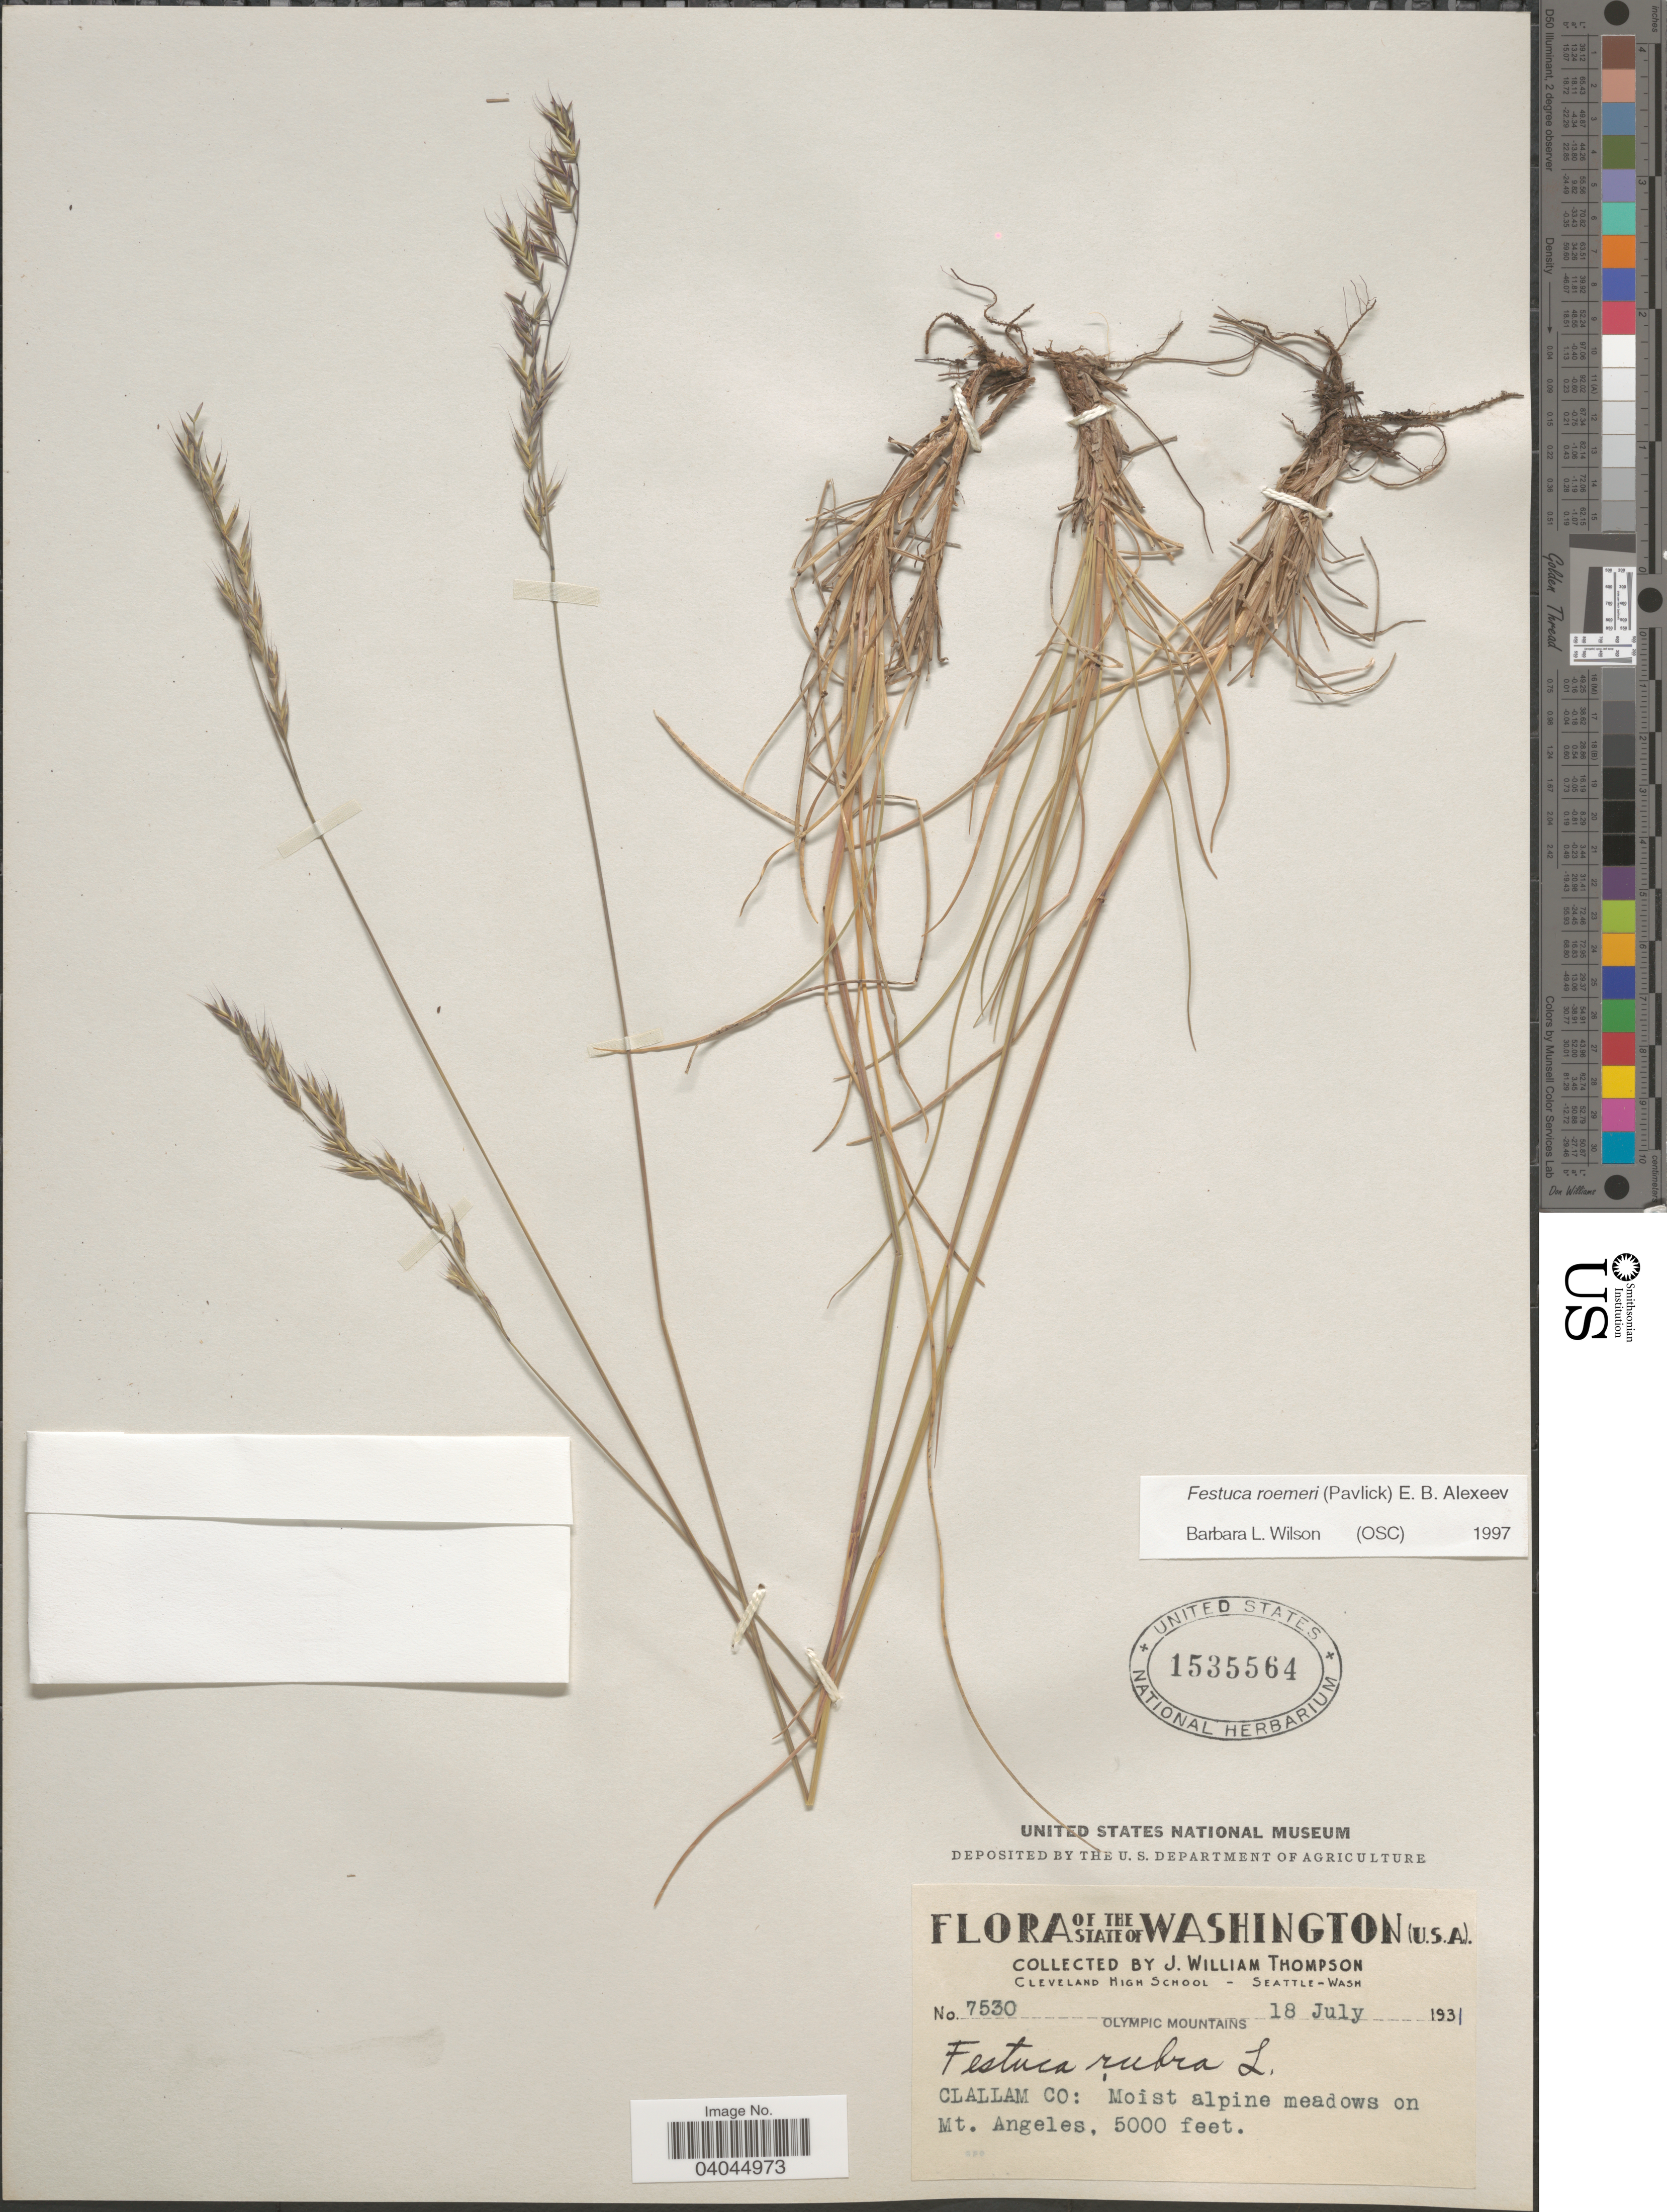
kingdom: Plantae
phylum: Tracheophyta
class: Liliopsida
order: Poales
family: Poaceae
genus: Festuca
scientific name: Festuca roemeri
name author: (Pavlick) E.B. Alexeev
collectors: J. W. Thompson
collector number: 7530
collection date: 1931-07-18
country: United States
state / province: Washington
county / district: Clallam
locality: Olympic Mountains. Clallam Co: Moist alpine meadows on Mt. Angeles.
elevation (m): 1524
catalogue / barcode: US 1535564